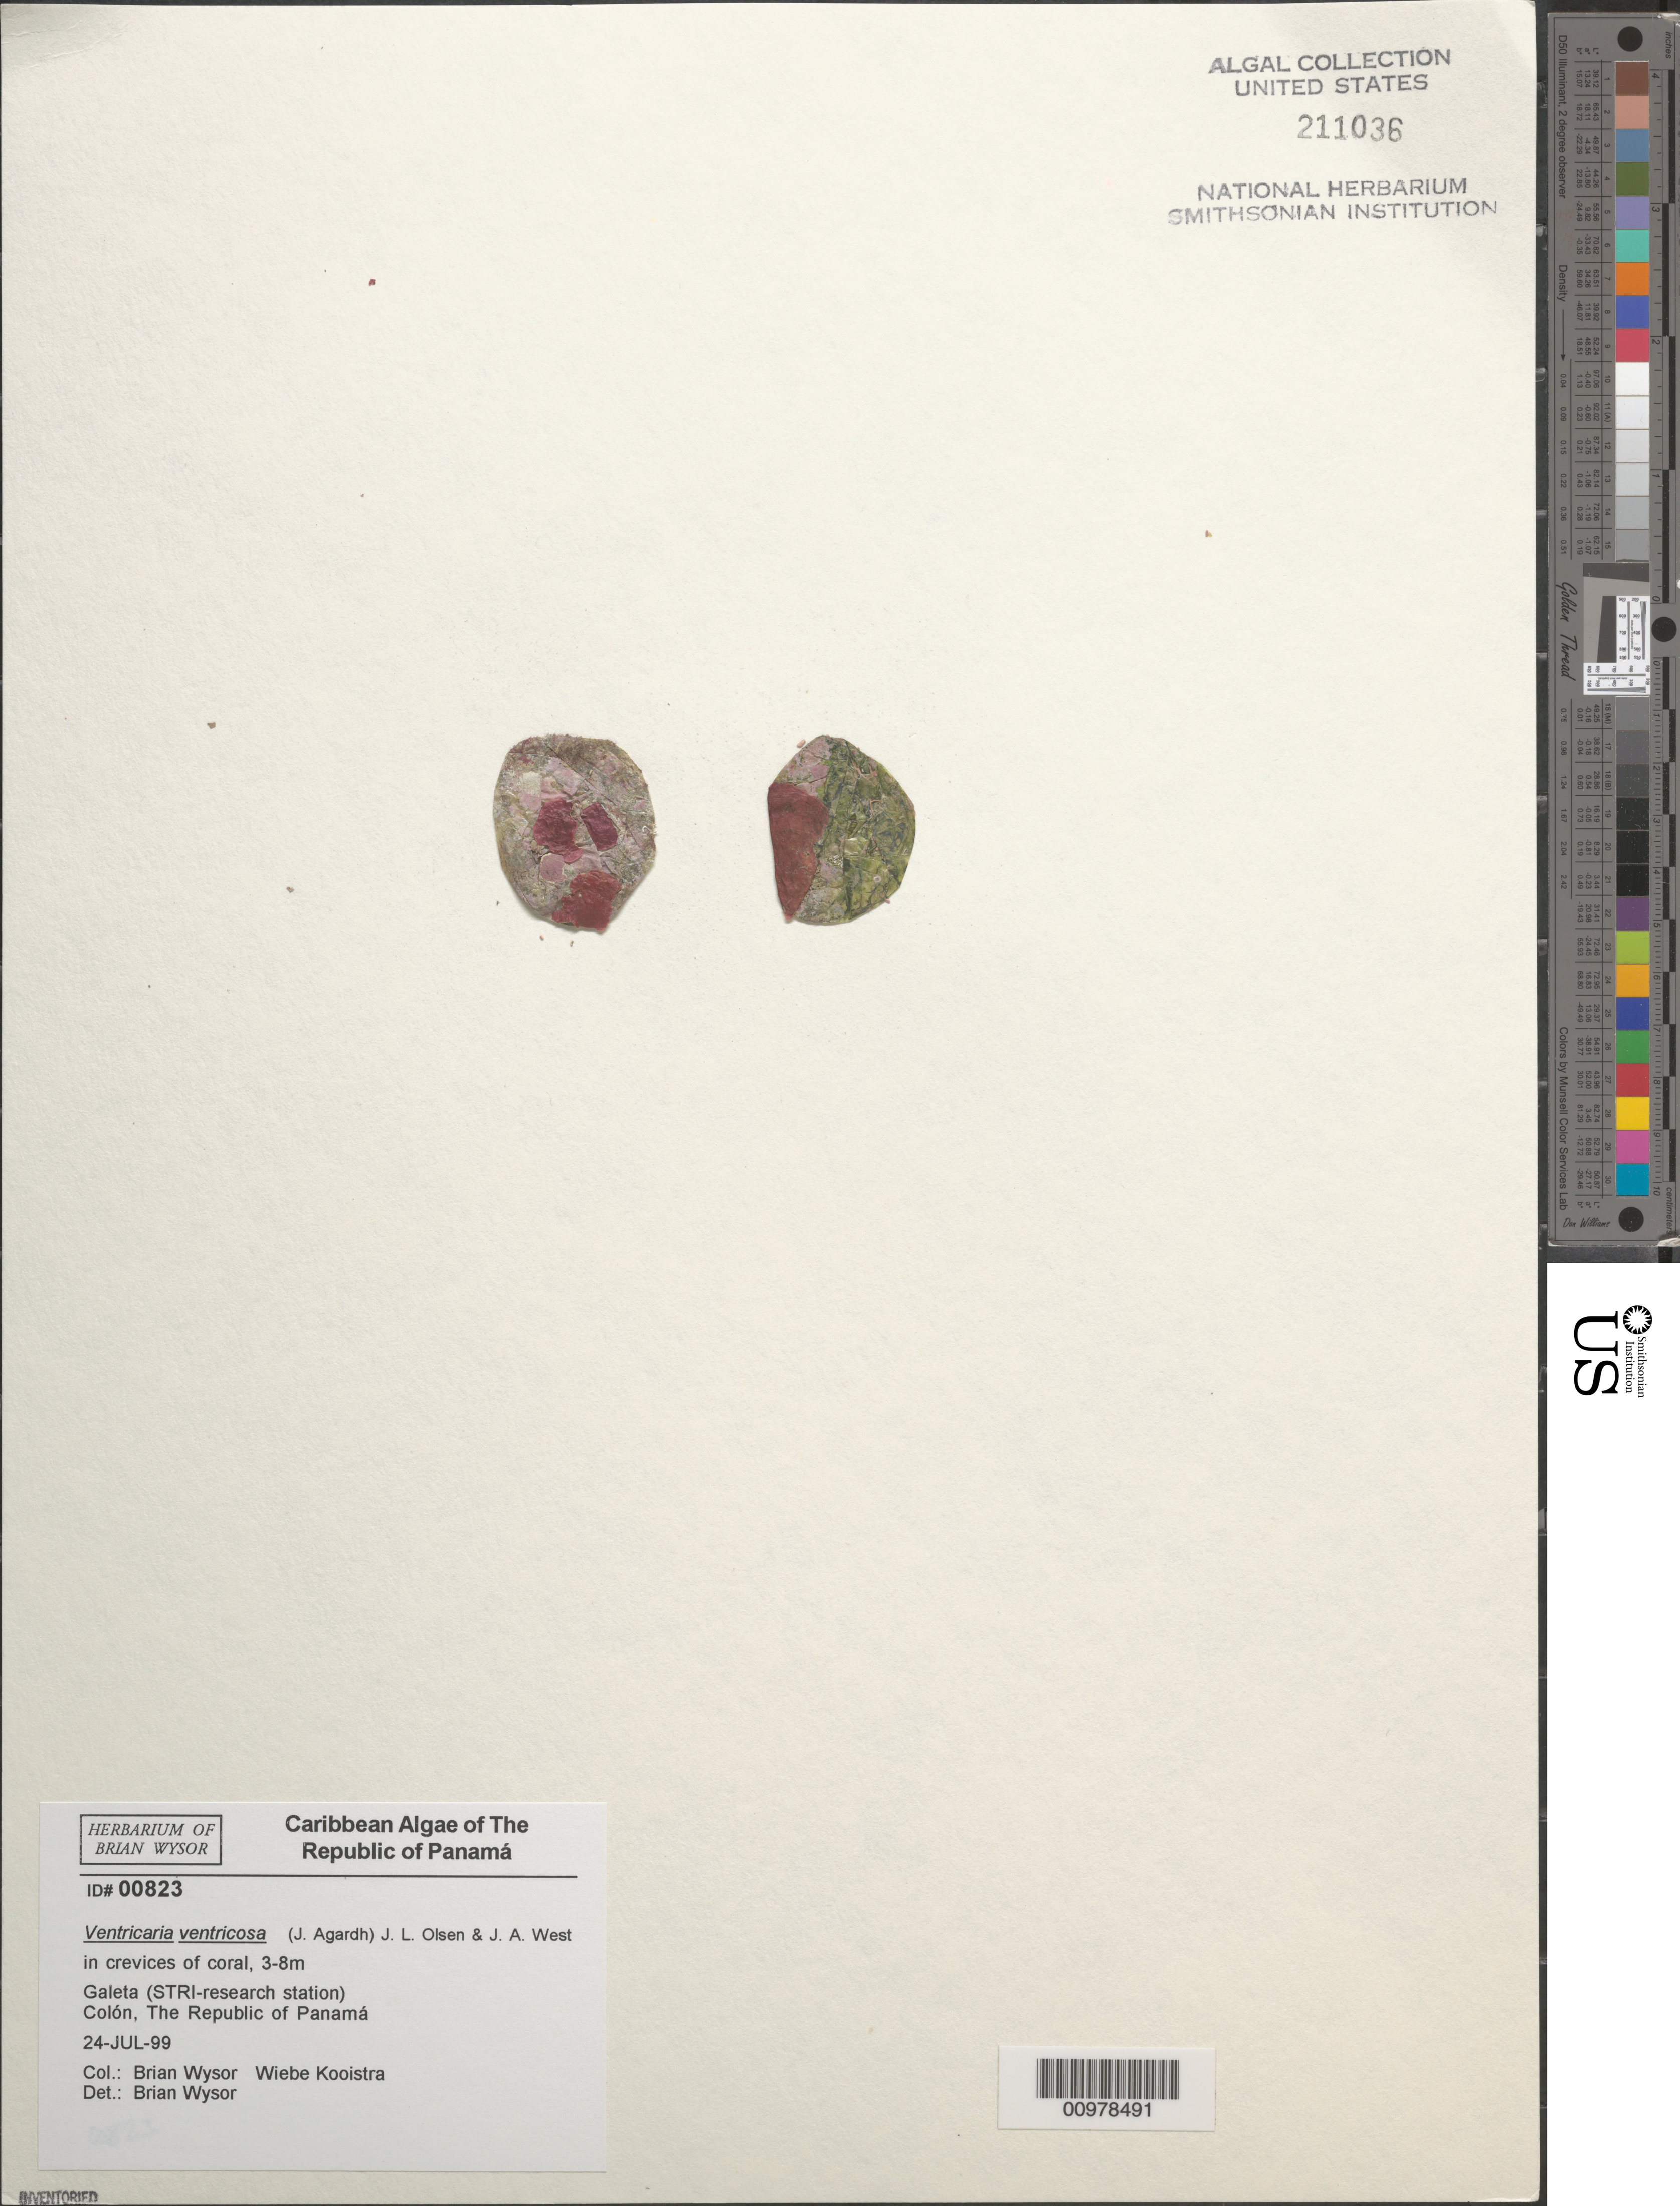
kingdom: Plantae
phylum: Chlorophyta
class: Ulvophyceae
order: Siphonocladales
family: Valoniaceae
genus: Valonia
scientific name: Valonia ventricosa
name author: J. Agardh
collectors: B. Wysor & W. Kooistra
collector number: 00823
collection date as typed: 24 Jul 1999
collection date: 1999-07-24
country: Panama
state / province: Colón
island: Galeta Island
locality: STRI (Smithsonian Tropical Research Institute) research station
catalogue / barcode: US 211036